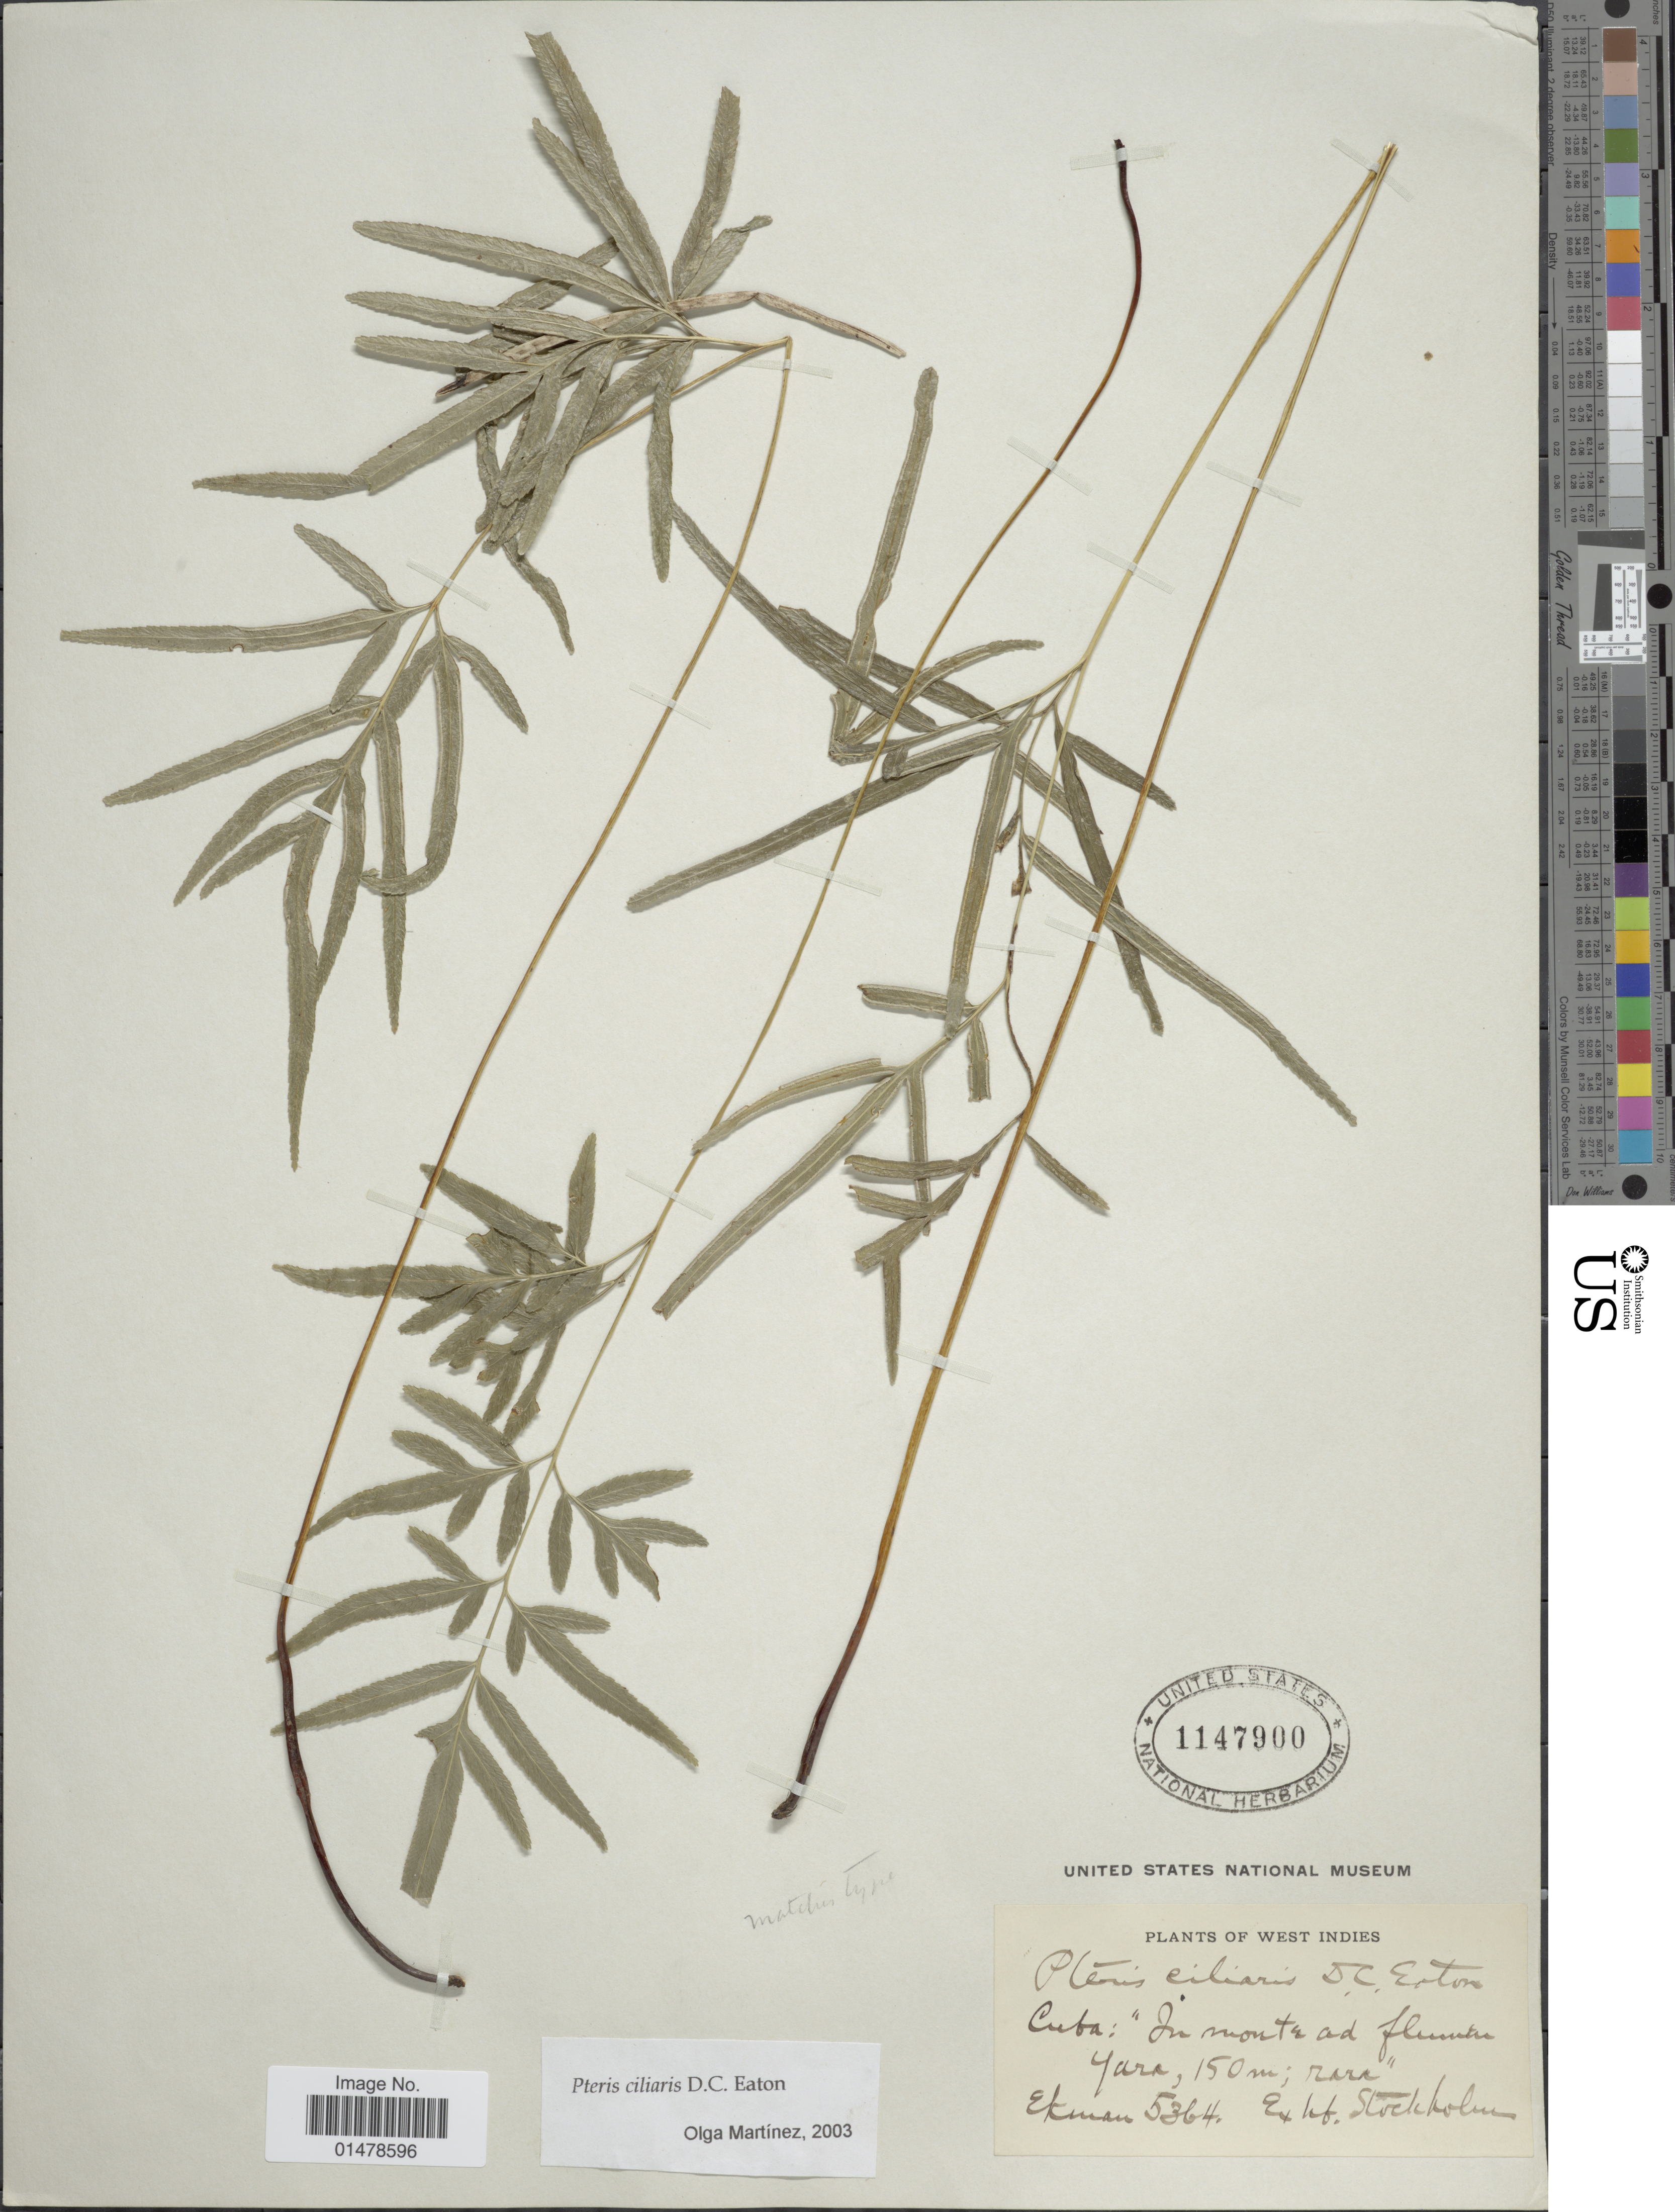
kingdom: Plantae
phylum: Tracheophyta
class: Polypodiopsida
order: Polypodiales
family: Pteridaceae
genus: Pteris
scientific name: Pteris ciliaris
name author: D.C. Eaton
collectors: -. Ekman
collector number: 5364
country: Cuba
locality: In monte ad flumen Yara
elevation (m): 150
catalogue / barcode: US 1147900